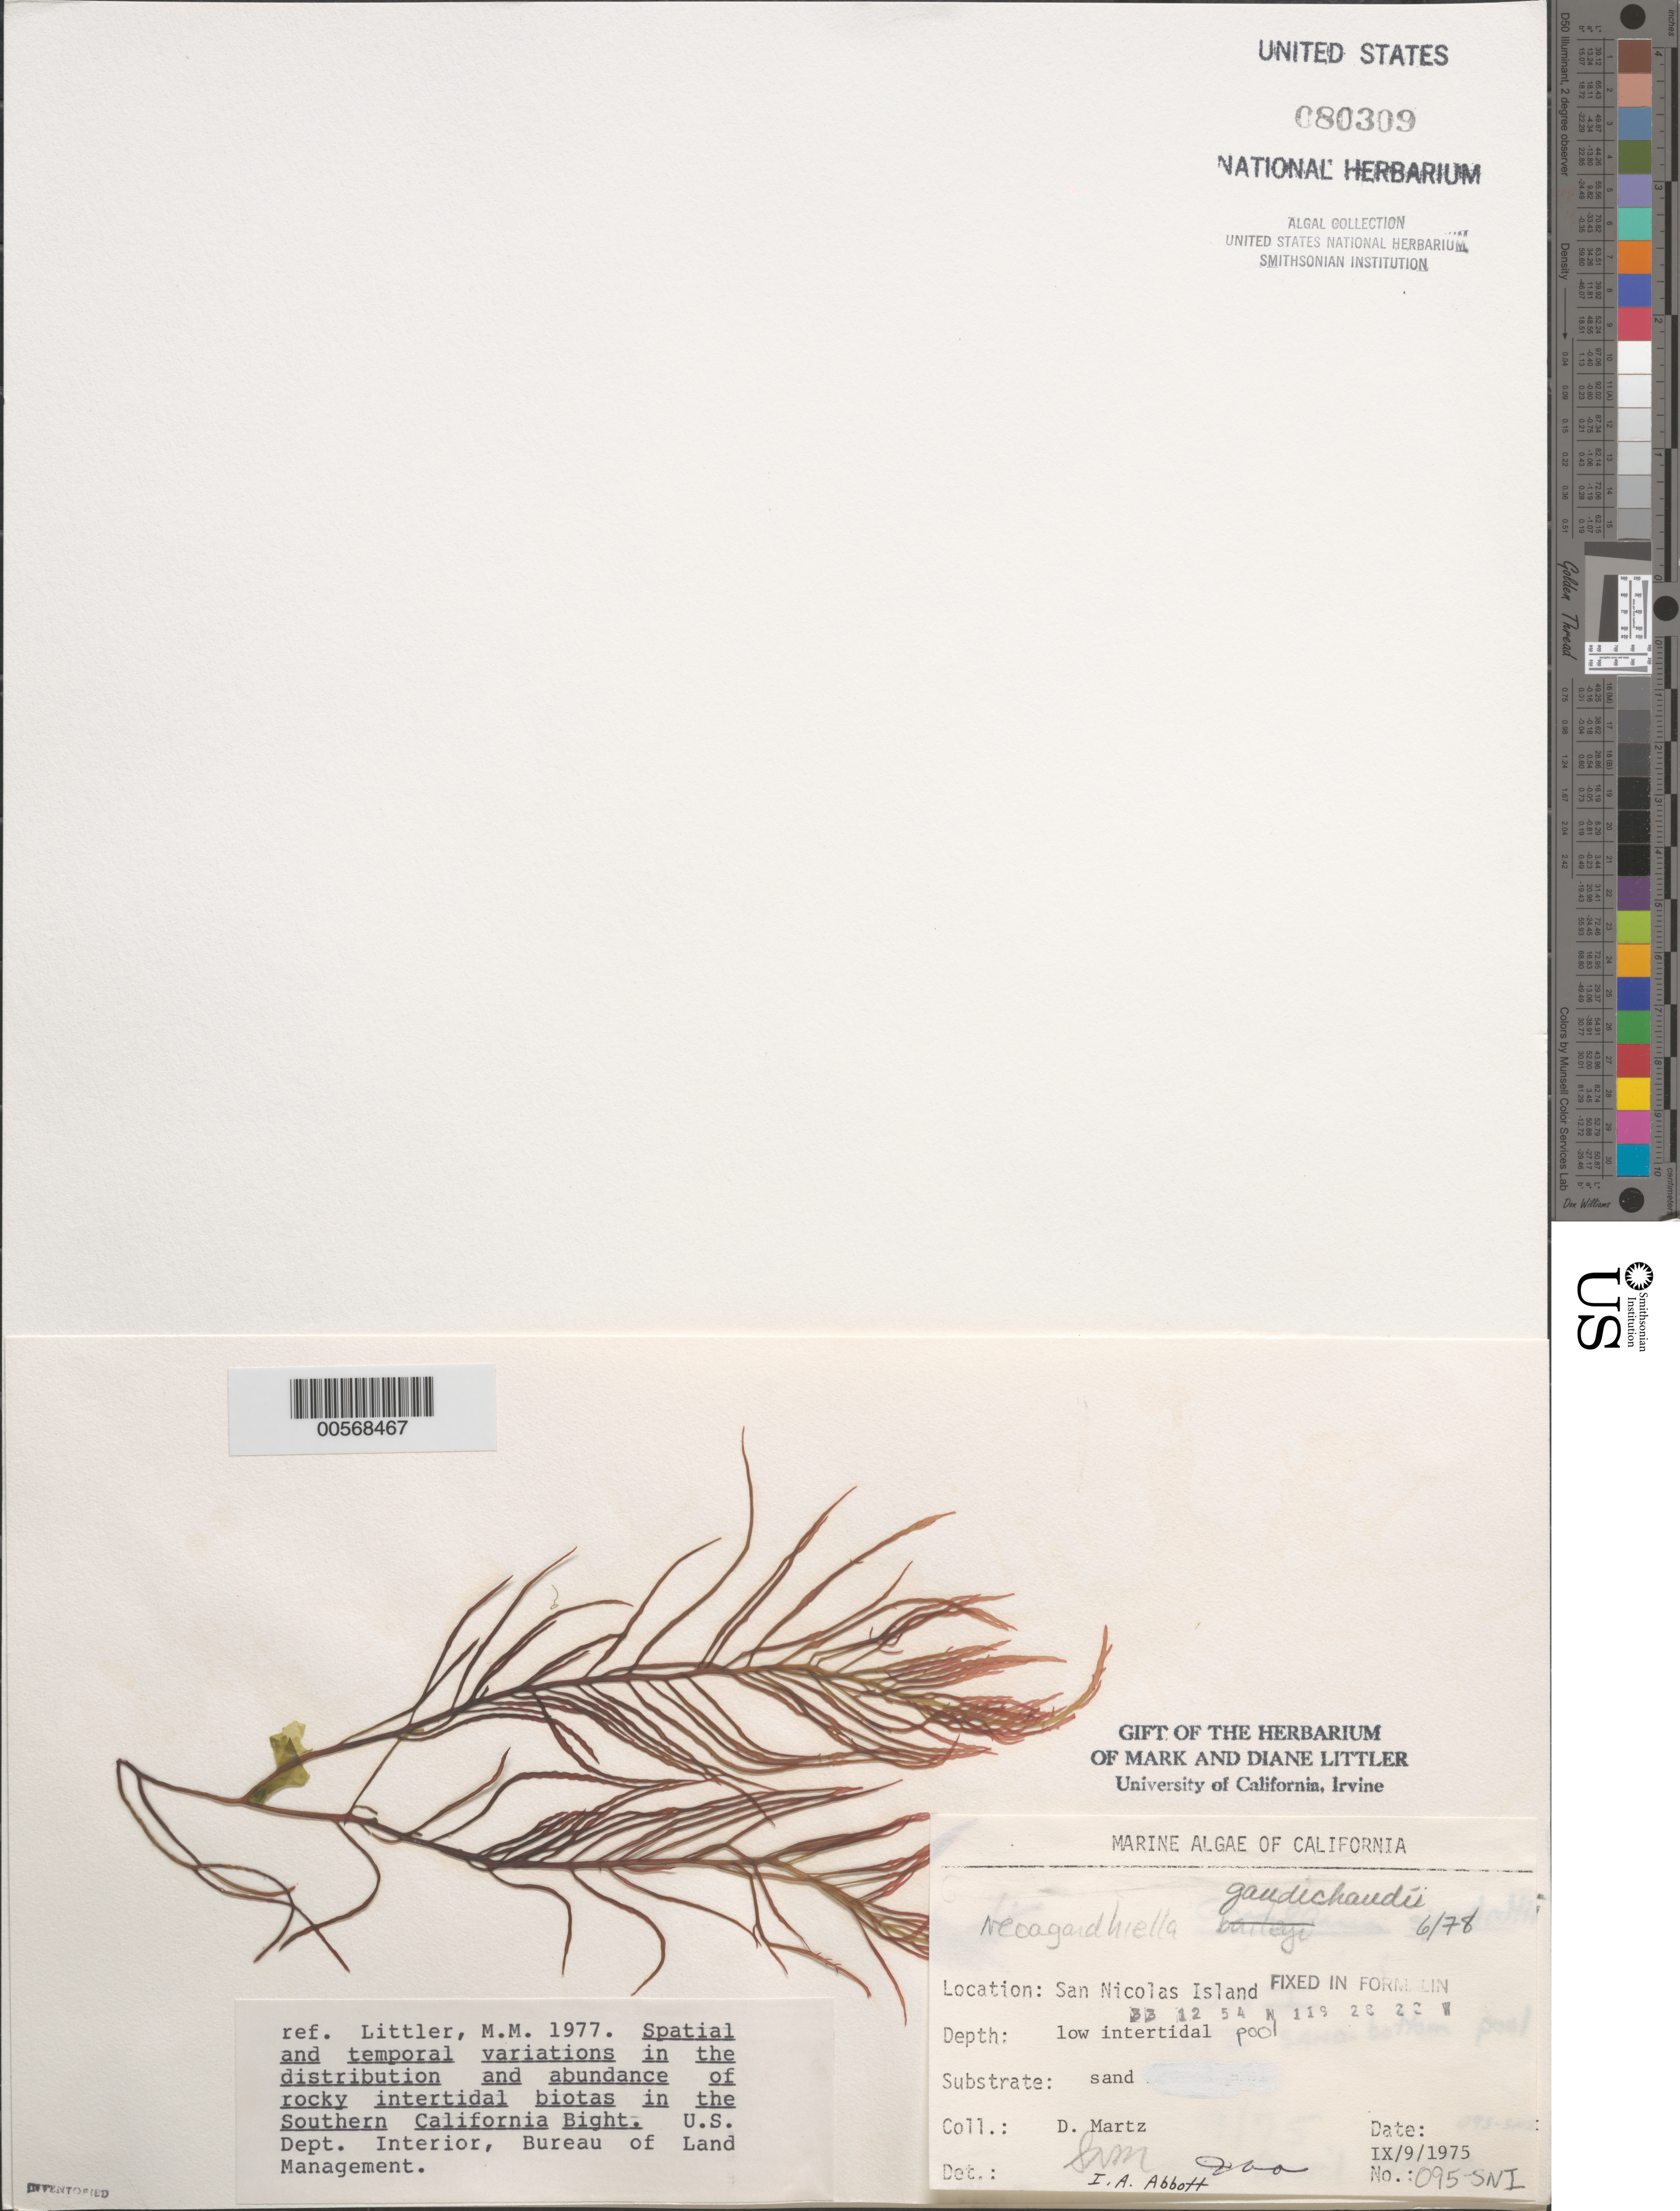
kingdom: Plantae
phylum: Rhodophyta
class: Florideophyceae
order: Gigartinales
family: Solieriaceae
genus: Sarcodiotheca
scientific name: Sarcodiotheca gaudichaudii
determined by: Algae name updating Project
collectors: D. Martz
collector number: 095-SNI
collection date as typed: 09 Sep 1975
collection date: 1975-09-09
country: United States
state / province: California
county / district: Ventura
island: San Nicolas Island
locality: Dutch Harbor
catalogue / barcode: US 80309